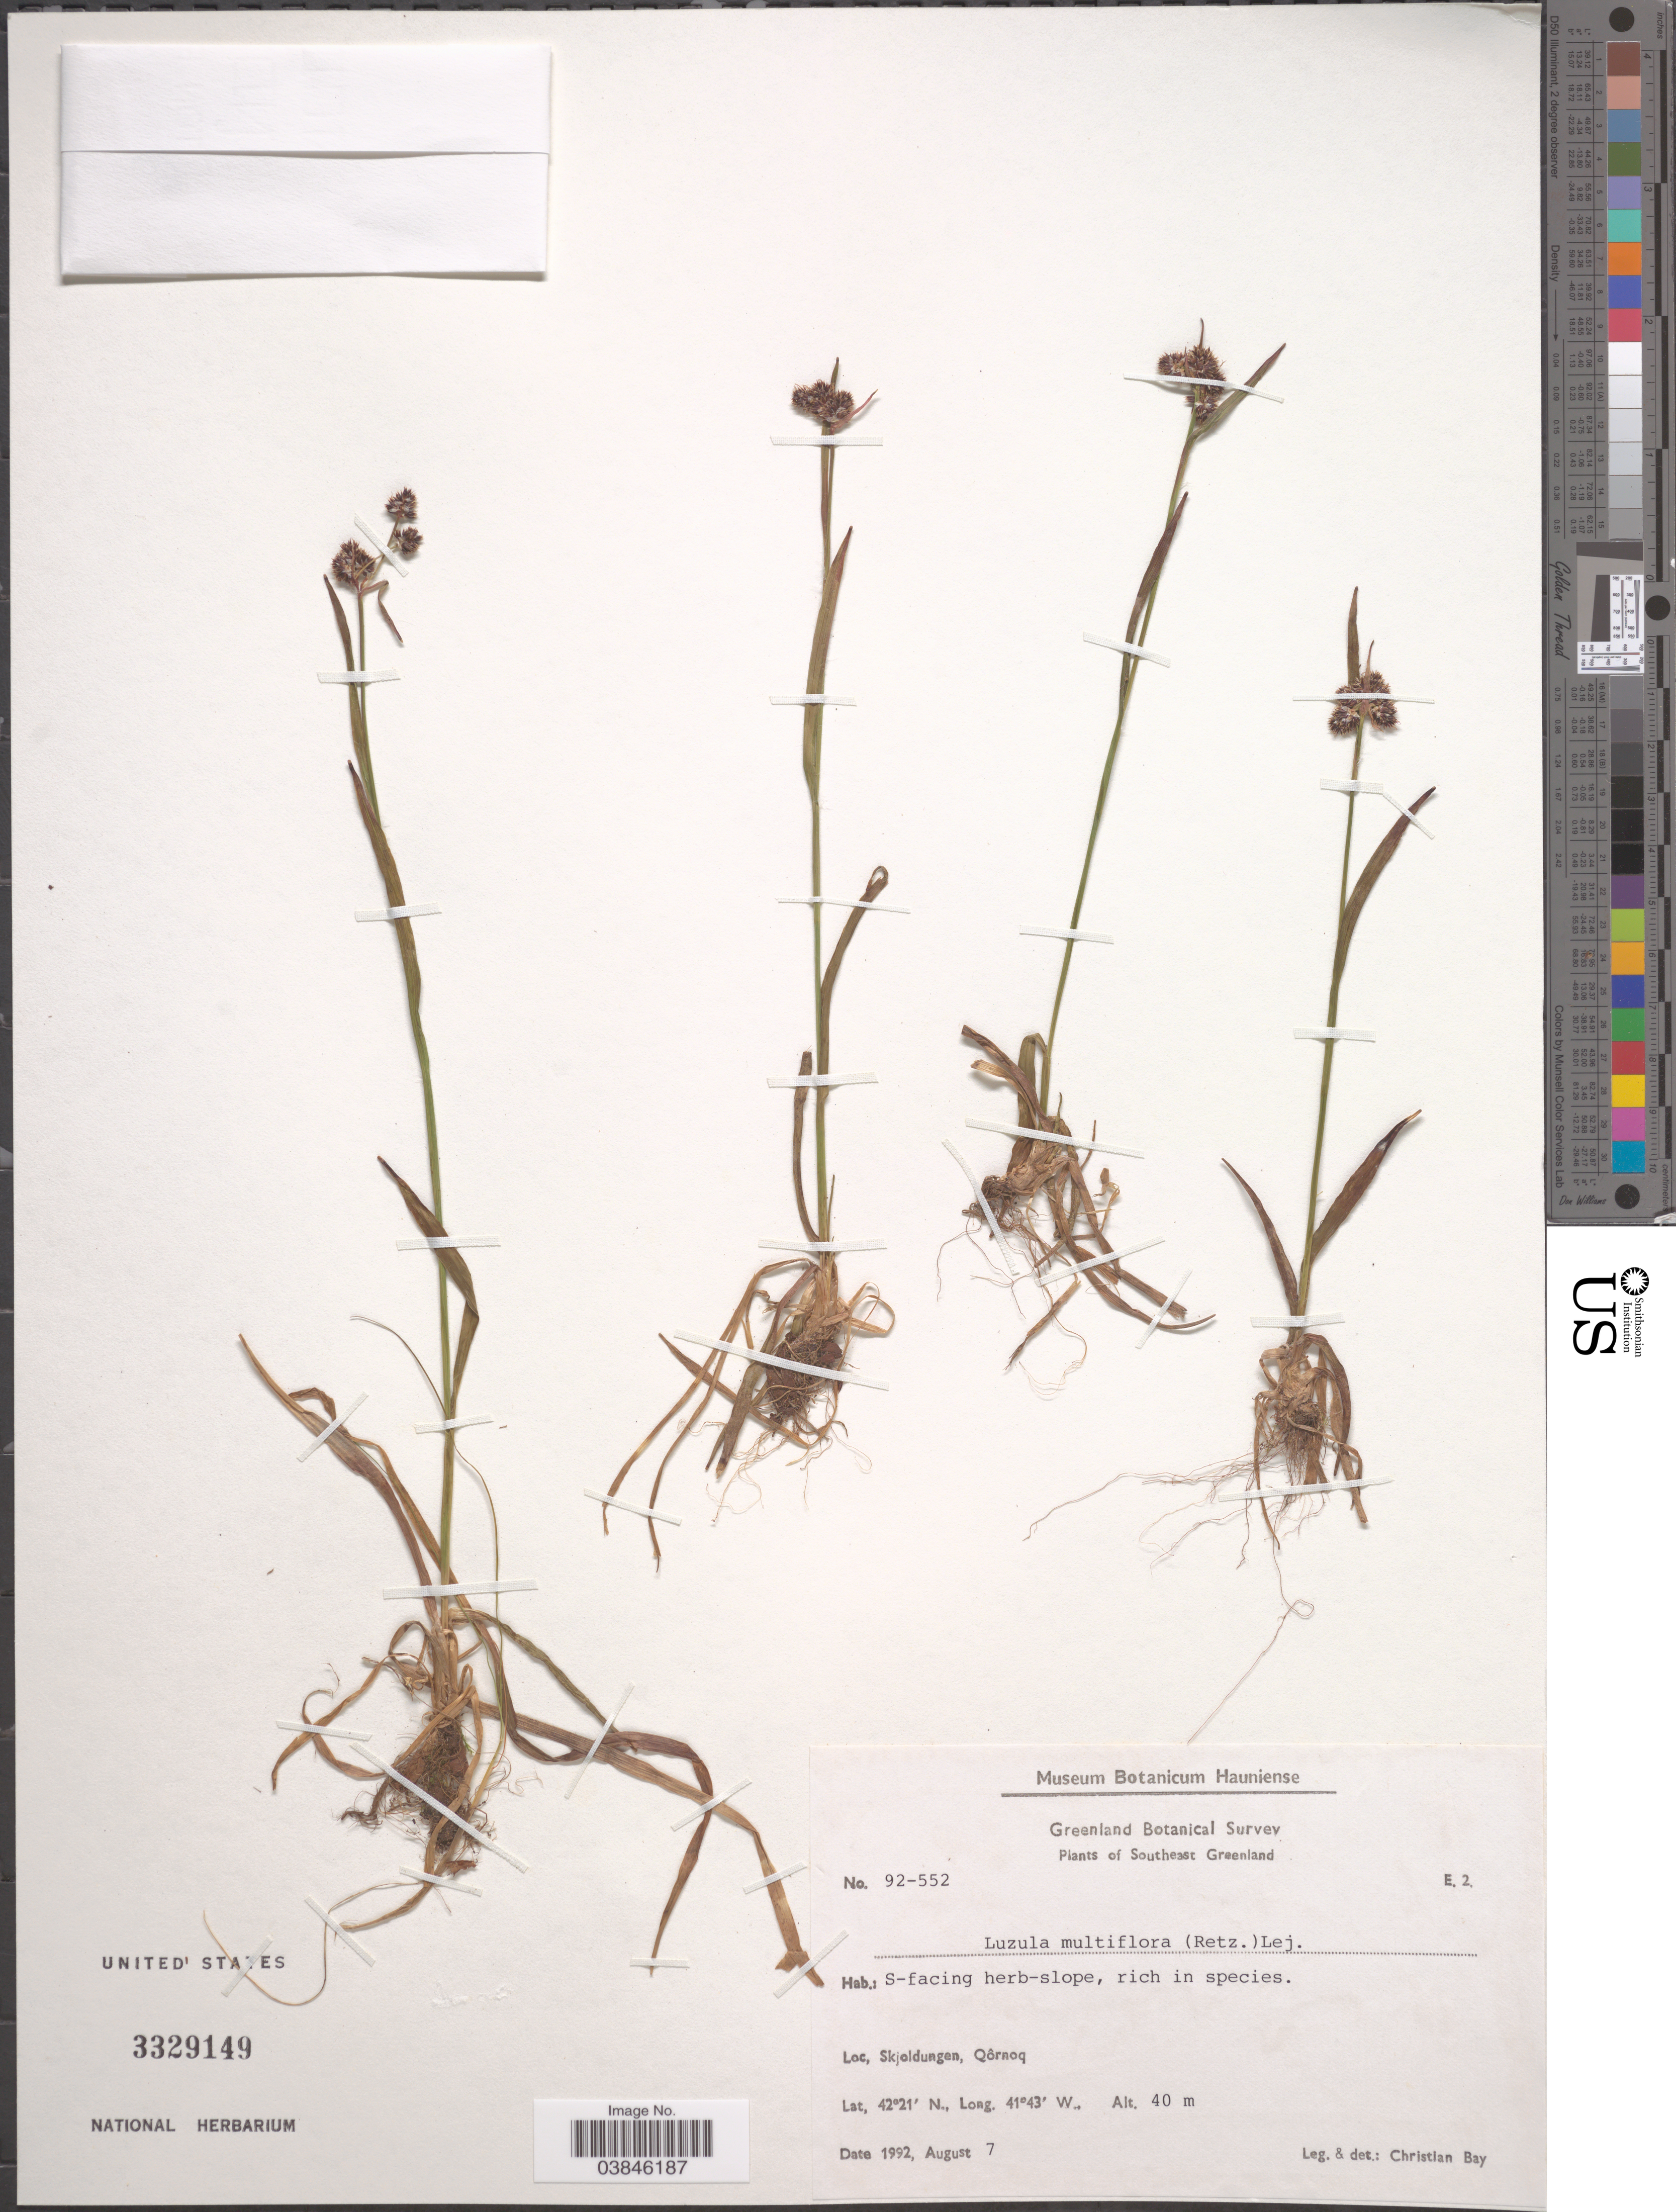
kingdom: Plantae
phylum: Tracheophyta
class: Liliopsida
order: Poales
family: Juncaceae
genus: Luzula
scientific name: Luzula multiflora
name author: (Ehrh.) Lej.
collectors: C. Bay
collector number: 92-552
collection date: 1992-08-07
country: Greenland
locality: Southeast Greenland. S-facing herb-slope. Skjoldungen, Qôrnoq.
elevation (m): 40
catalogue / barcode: US 3329149